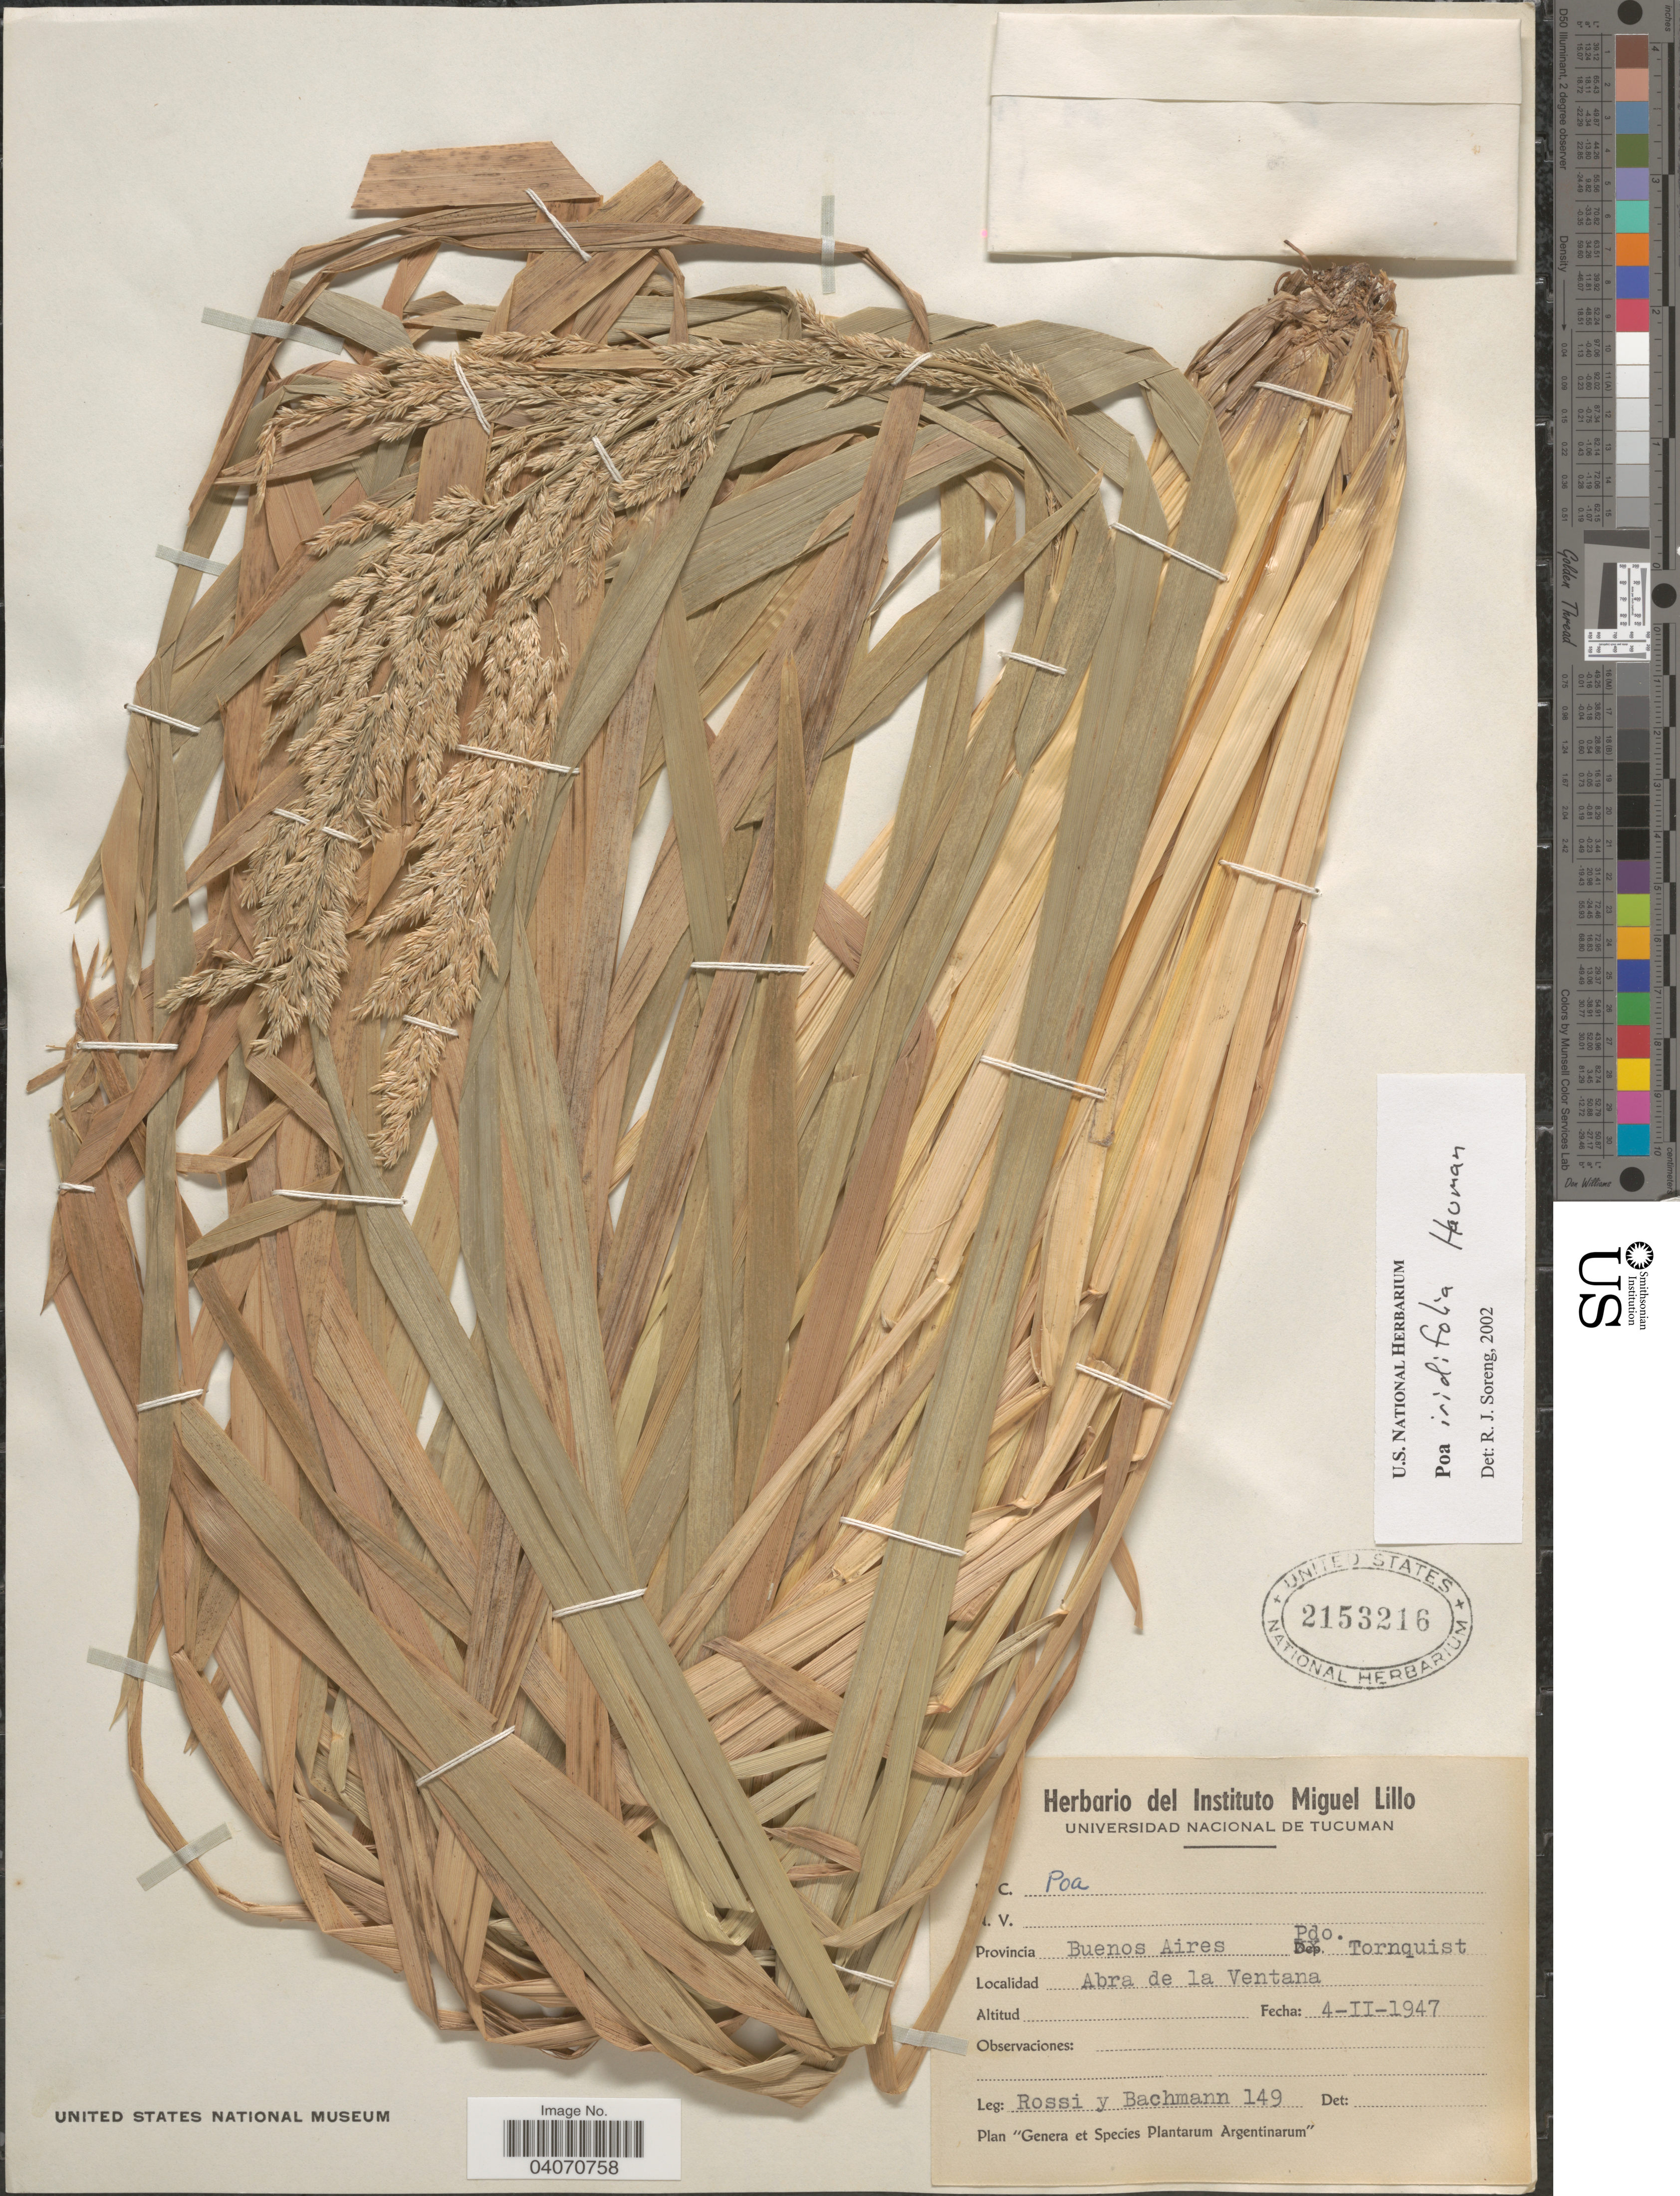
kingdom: Plantae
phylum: Tracheophyta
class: Liliopsida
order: Poales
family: Poaceae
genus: Poa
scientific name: Poa iridifolia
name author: Hauman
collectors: Rossi & Bachmann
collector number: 149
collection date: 1947-11-04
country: Argentina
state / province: Buenos Aires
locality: Pdo. Tornquist. Abra de La Ventana.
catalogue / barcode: US 2153216